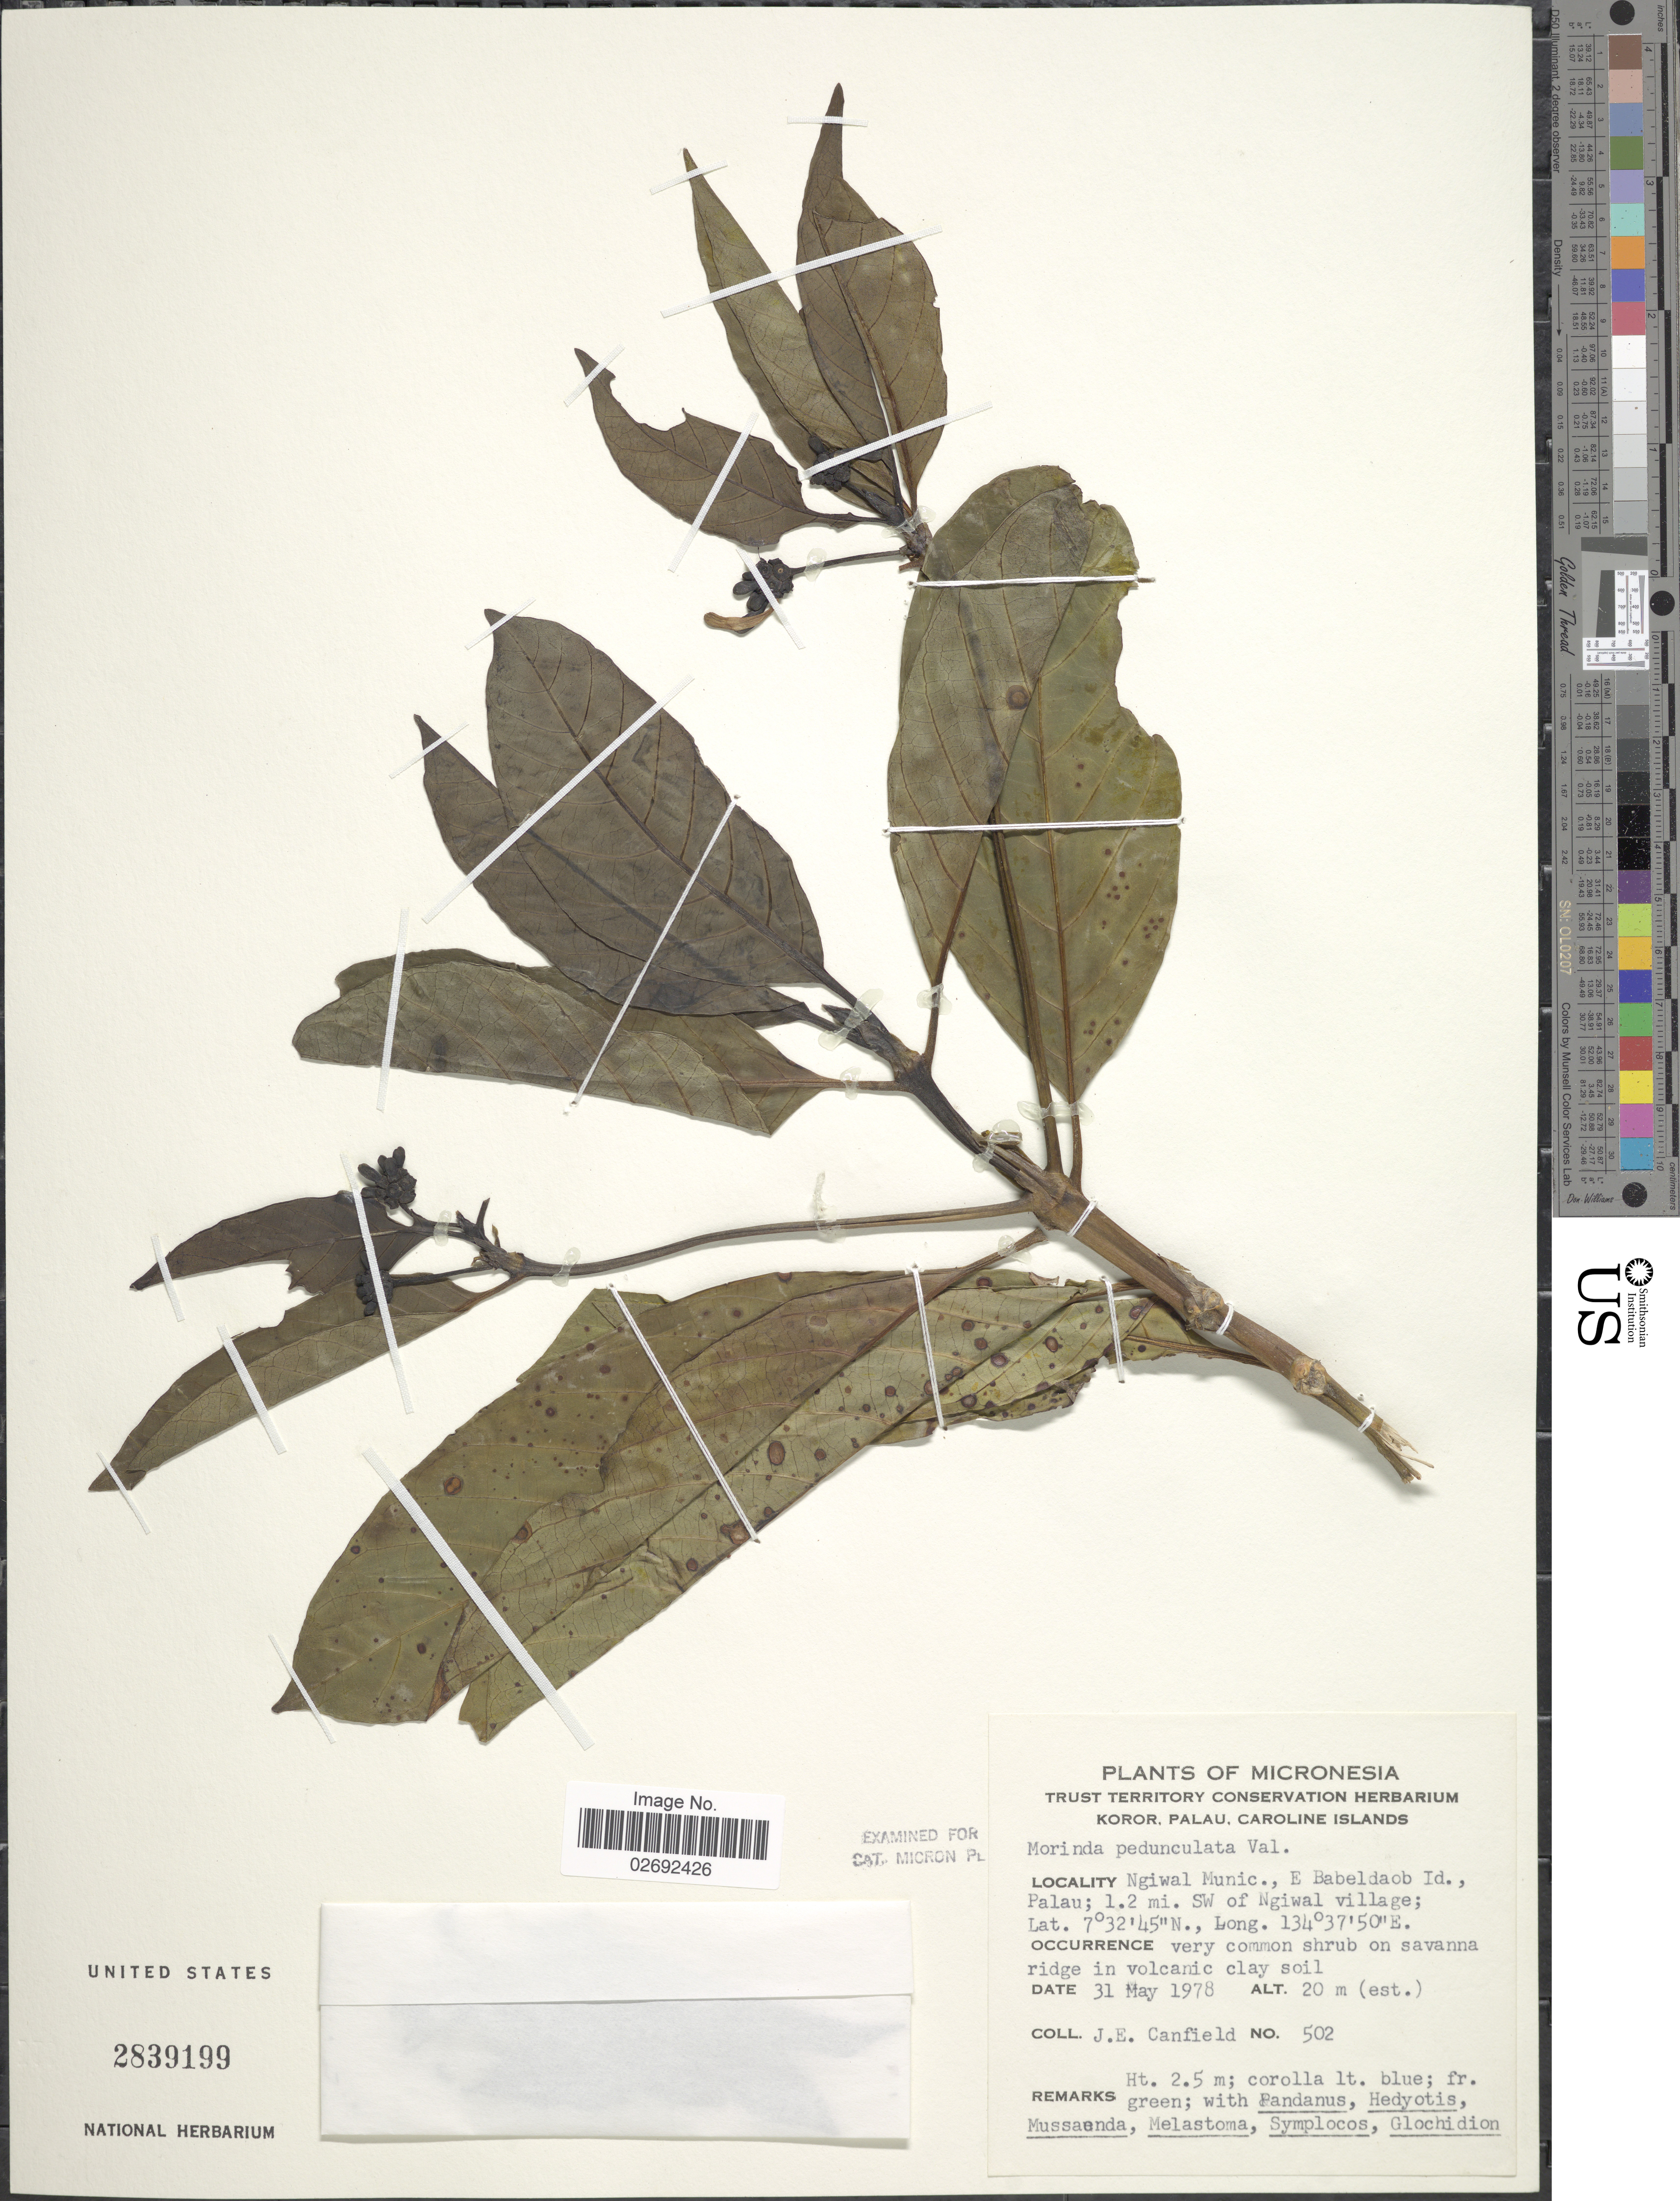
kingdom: Plantae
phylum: Tracheophyta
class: Magnoliopsida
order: Gentianales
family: Rubiaceae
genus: Morinda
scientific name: Morinda pedunculata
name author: Valeton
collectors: J. E. Canfield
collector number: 502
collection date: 1978-05-31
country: Palau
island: Babeldaob [Babelthuap]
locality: Micronesia. Ngiwal Munic., E Babeldaob Id., Palau; 1.2 mi. SW of Ngiwal village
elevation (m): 20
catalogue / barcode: US 2839199